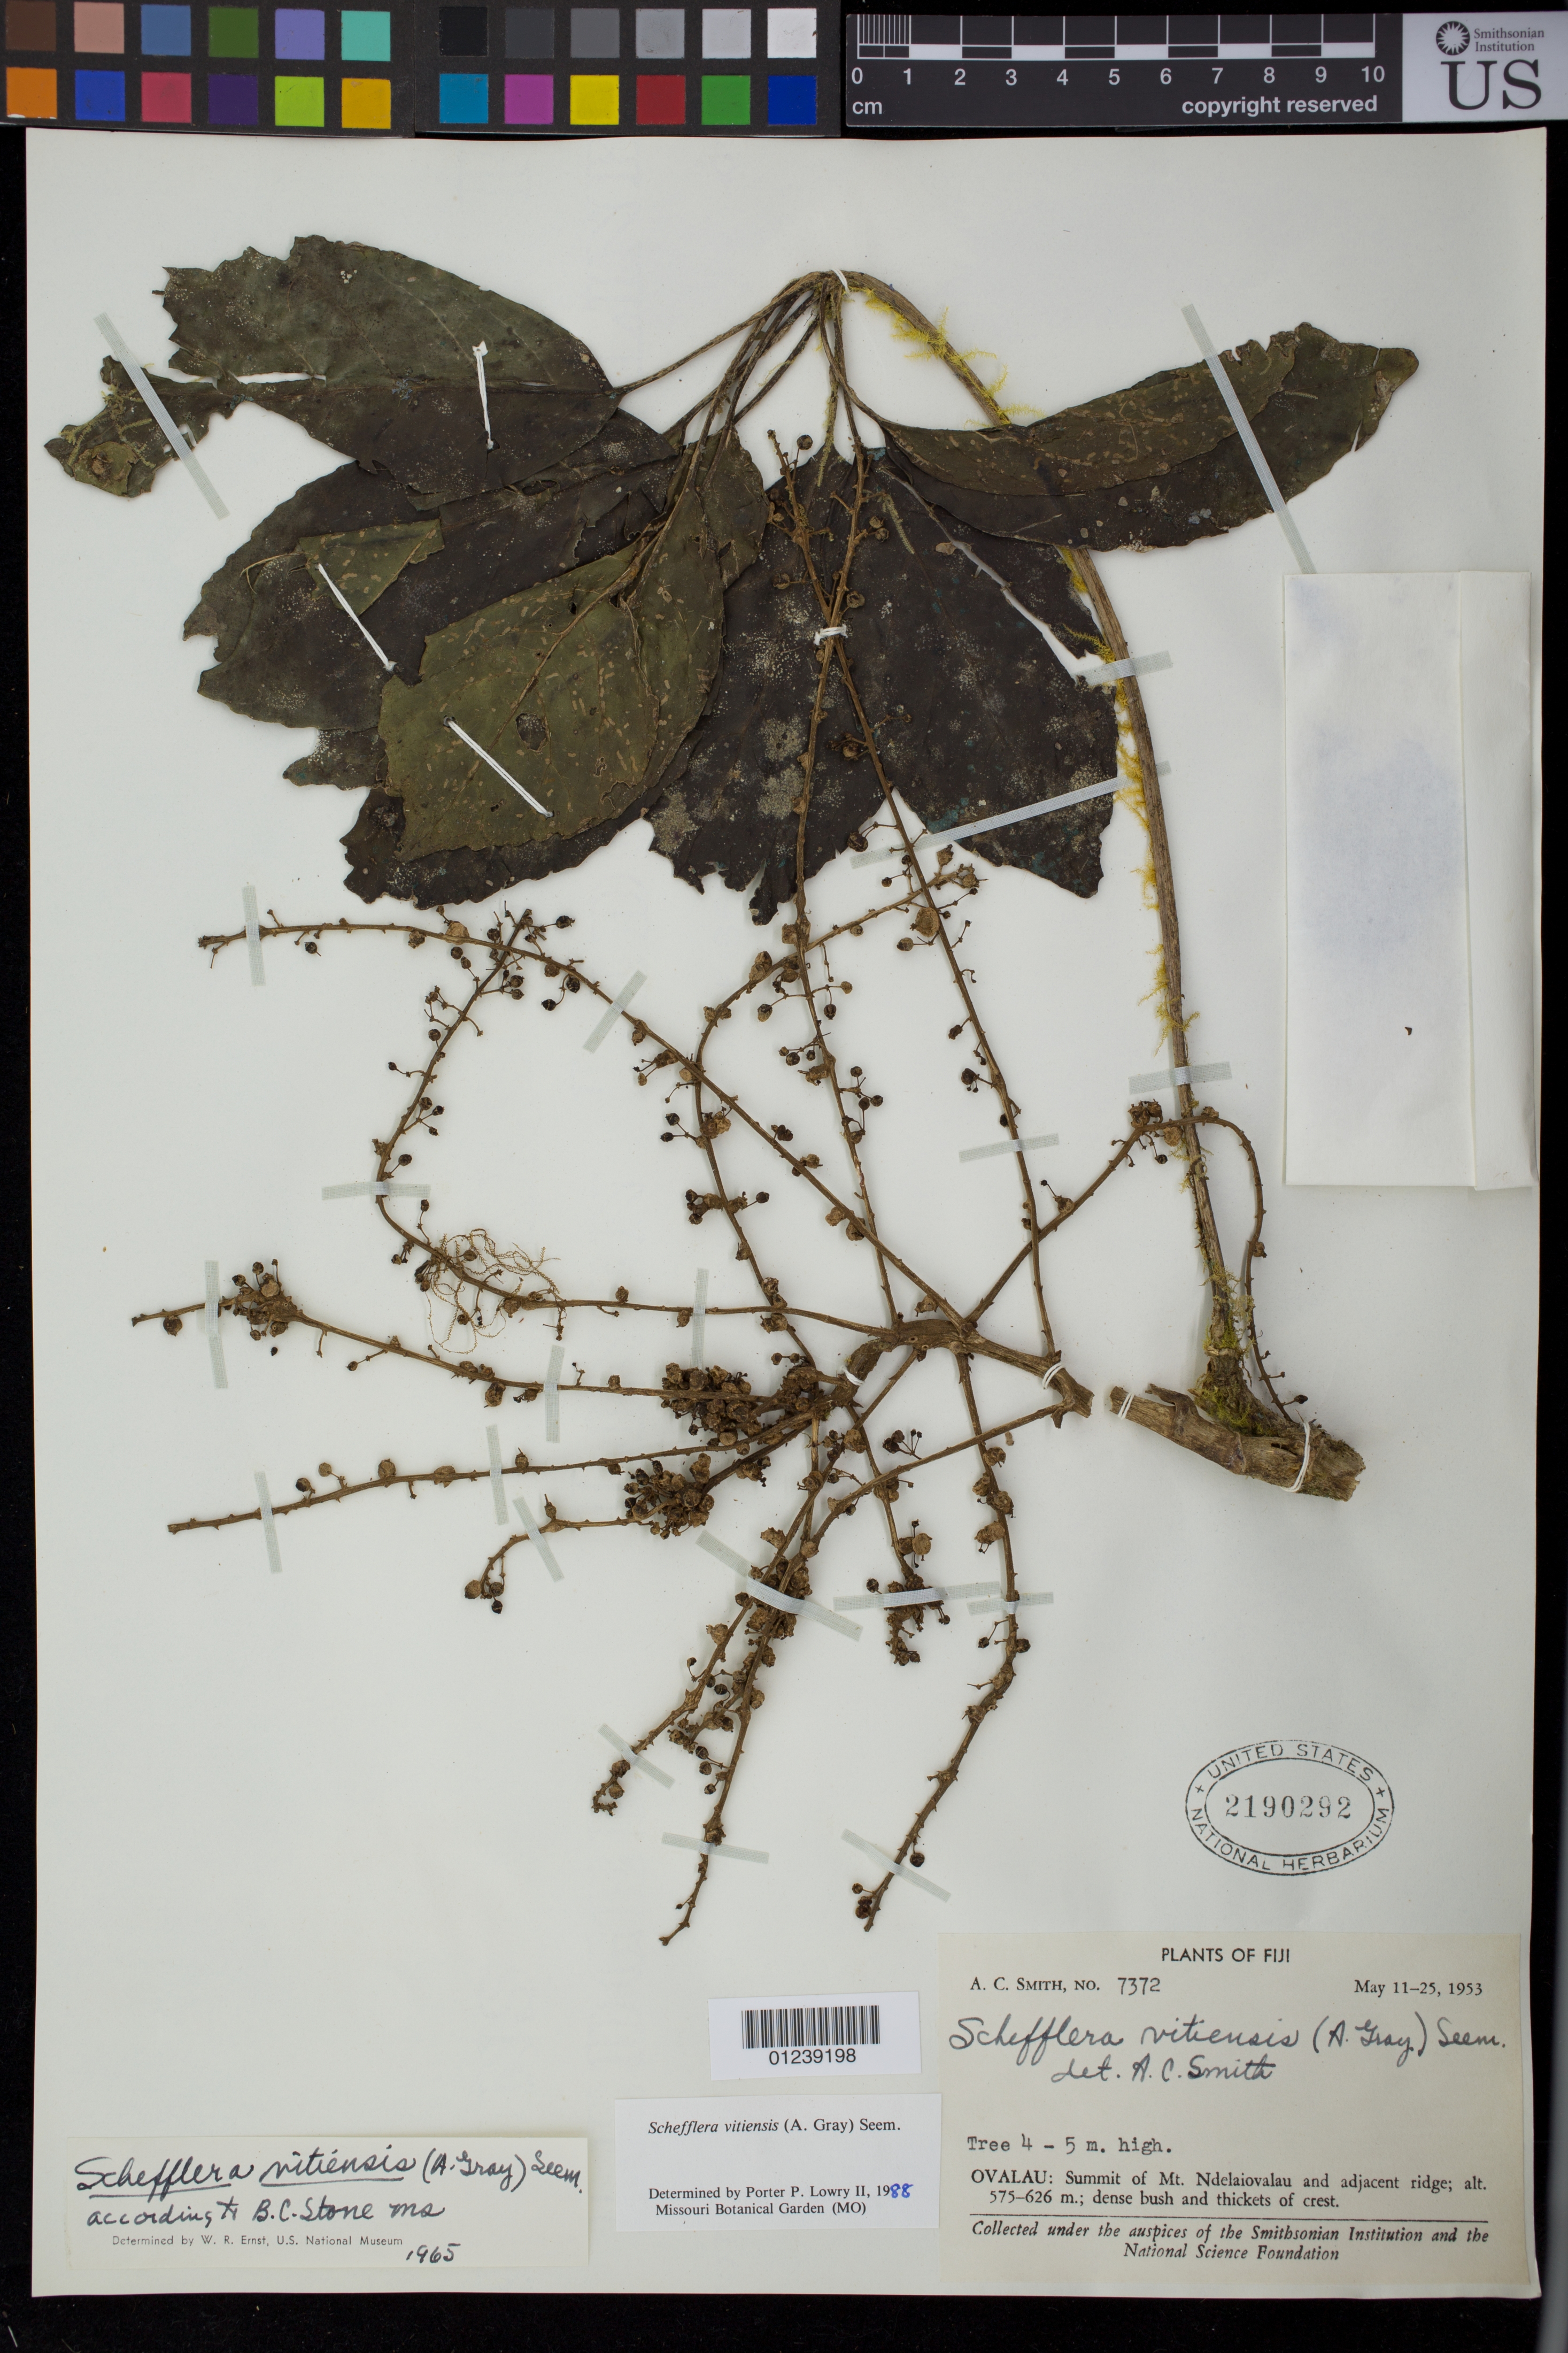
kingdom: Plantae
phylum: Tracheophyta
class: Magnoliopsida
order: Apiales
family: Araliaceae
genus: Schefflera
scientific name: Schefflera vitiensis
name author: (A. Gray) Seem.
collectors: A. C. Smith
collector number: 7372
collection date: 1933-05-25/1953-05-11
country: Fiji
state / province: Eastern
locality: Ovalau: Summit of Mt. Ndelaiovalau and adjacent ridge.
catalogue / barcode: US 2190292